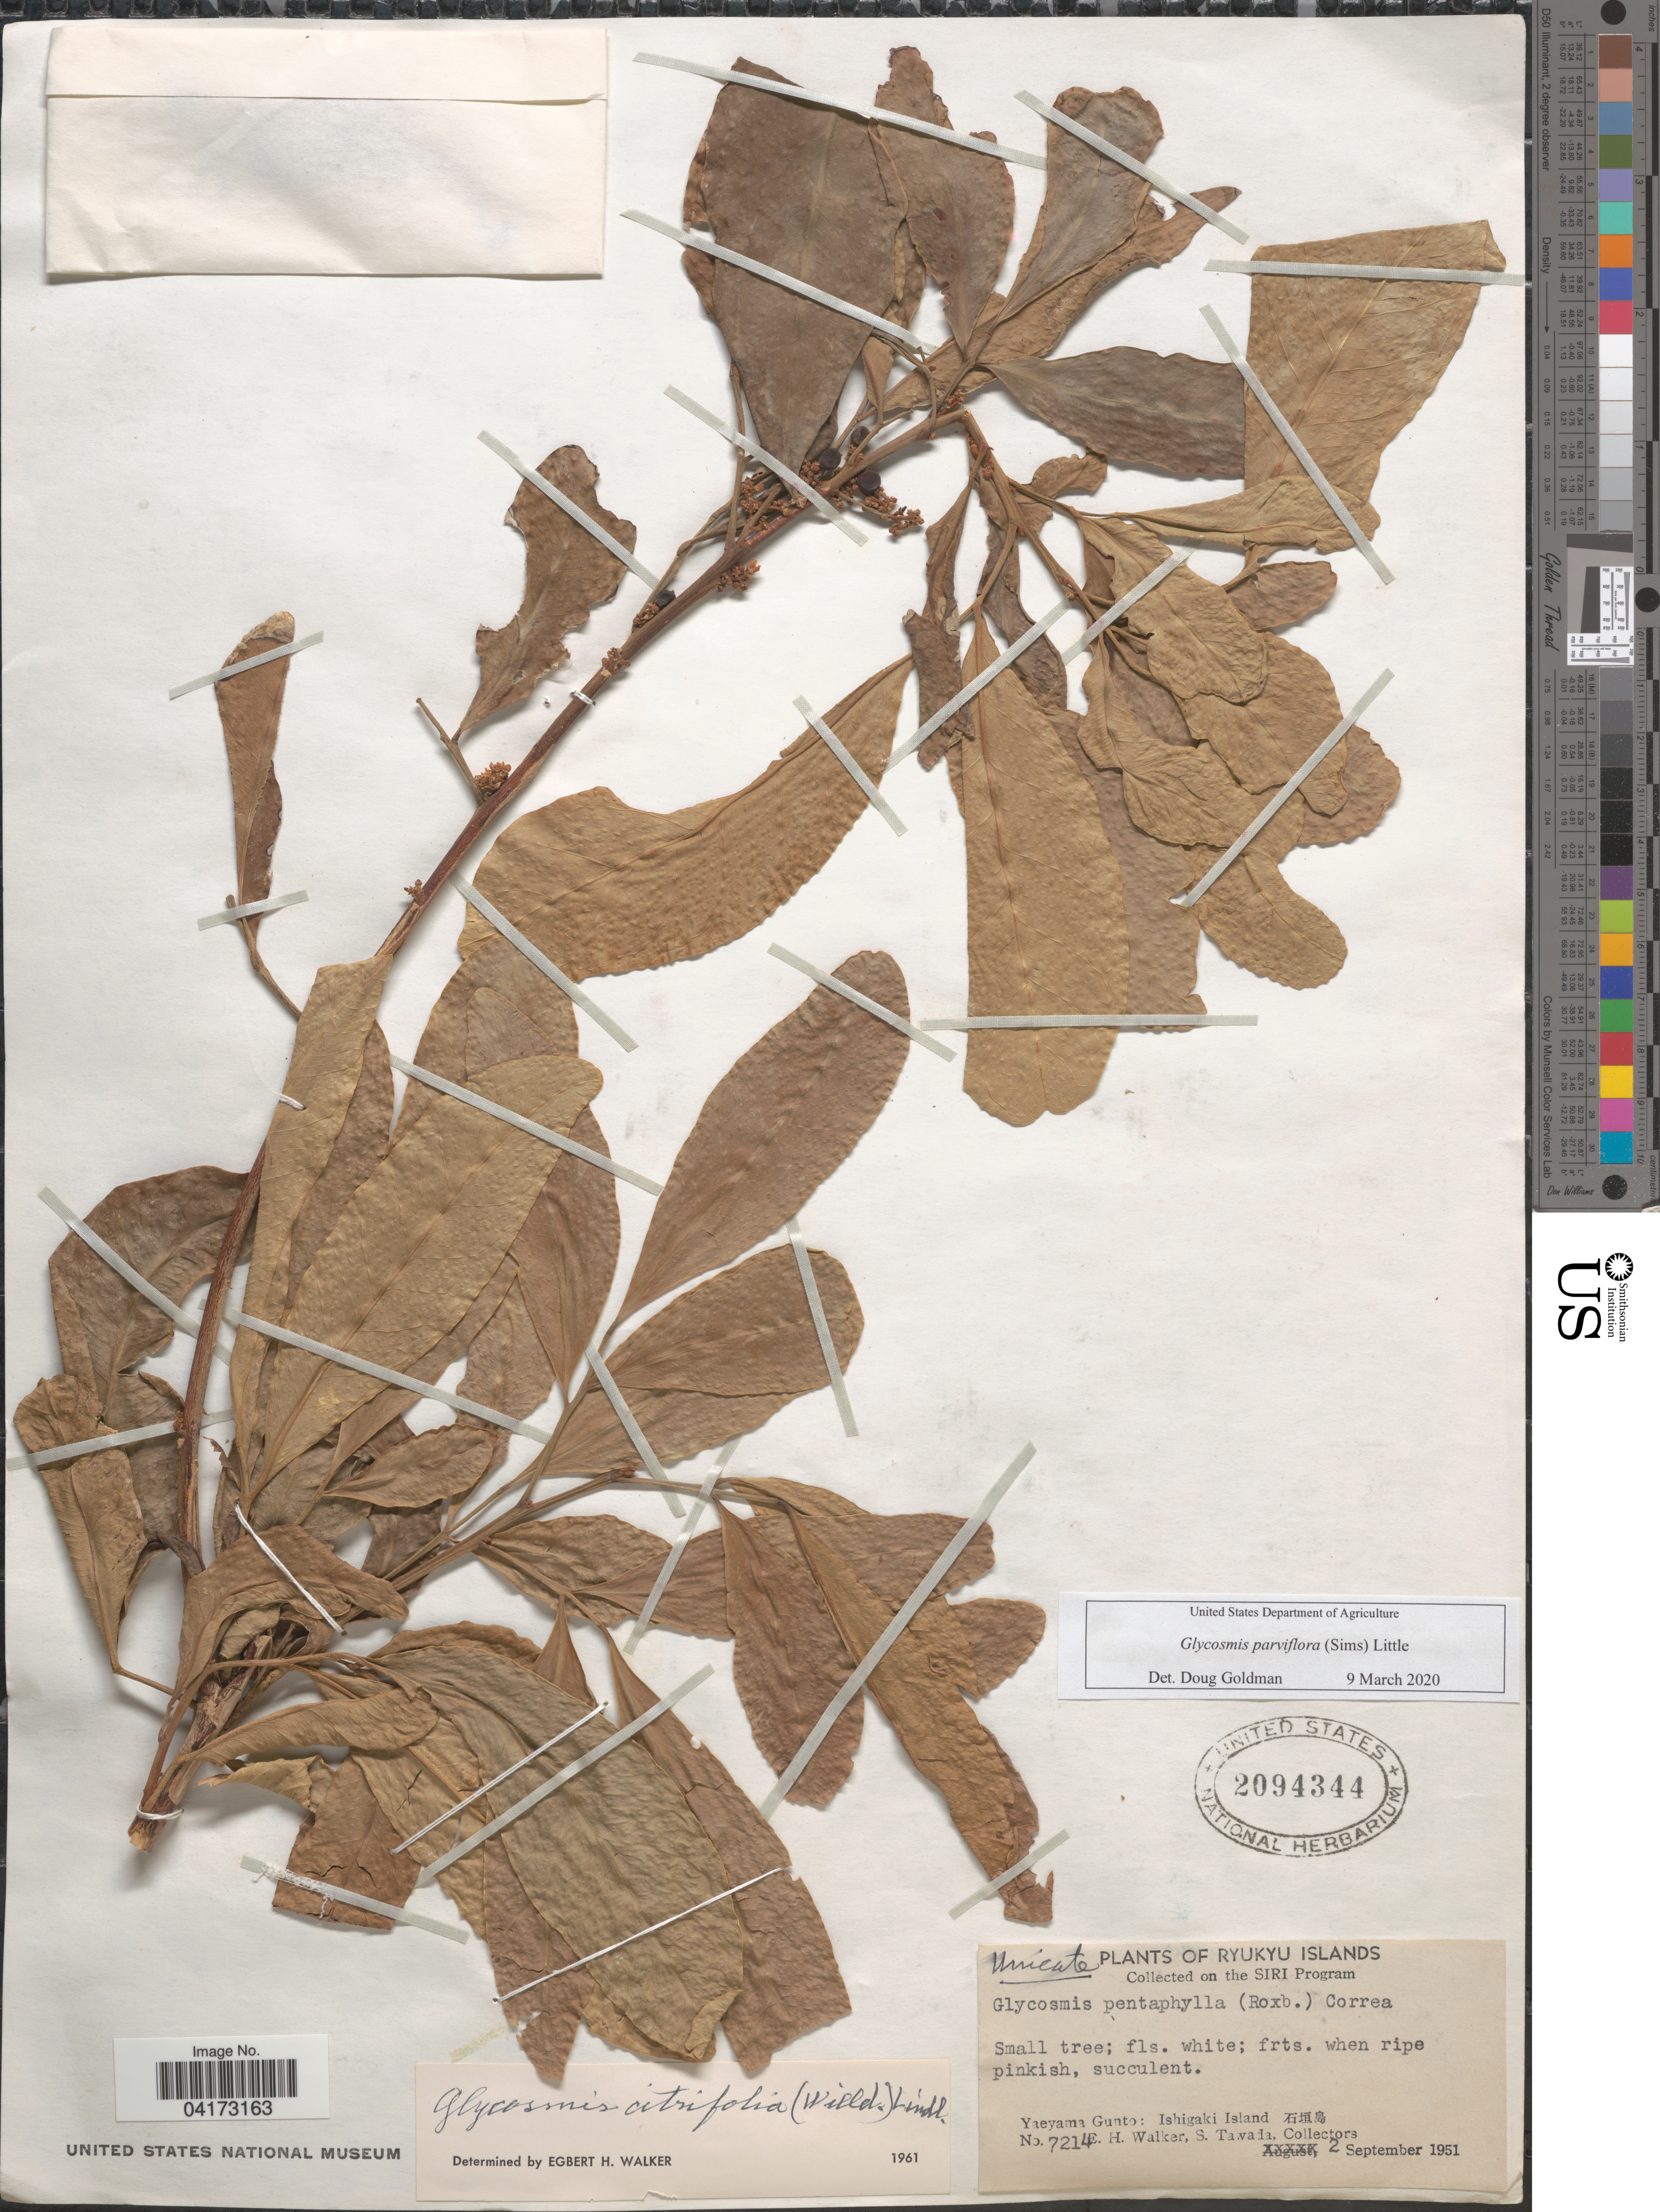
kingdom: Plantae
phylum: Tracheophyta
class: Magnoliopsida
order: Sapindales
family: Rutaceae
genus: Glycosmis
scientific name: Glycosmis parviflora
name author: (Sims) Little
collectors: E. H. Walker & S. Tawada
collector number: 7214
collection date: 1951-09-02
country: Japan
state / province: Okinawa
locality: Ryukyu Islands. Yaeyama Gunto: Ishigaki Island X.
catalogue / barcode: US 2094344